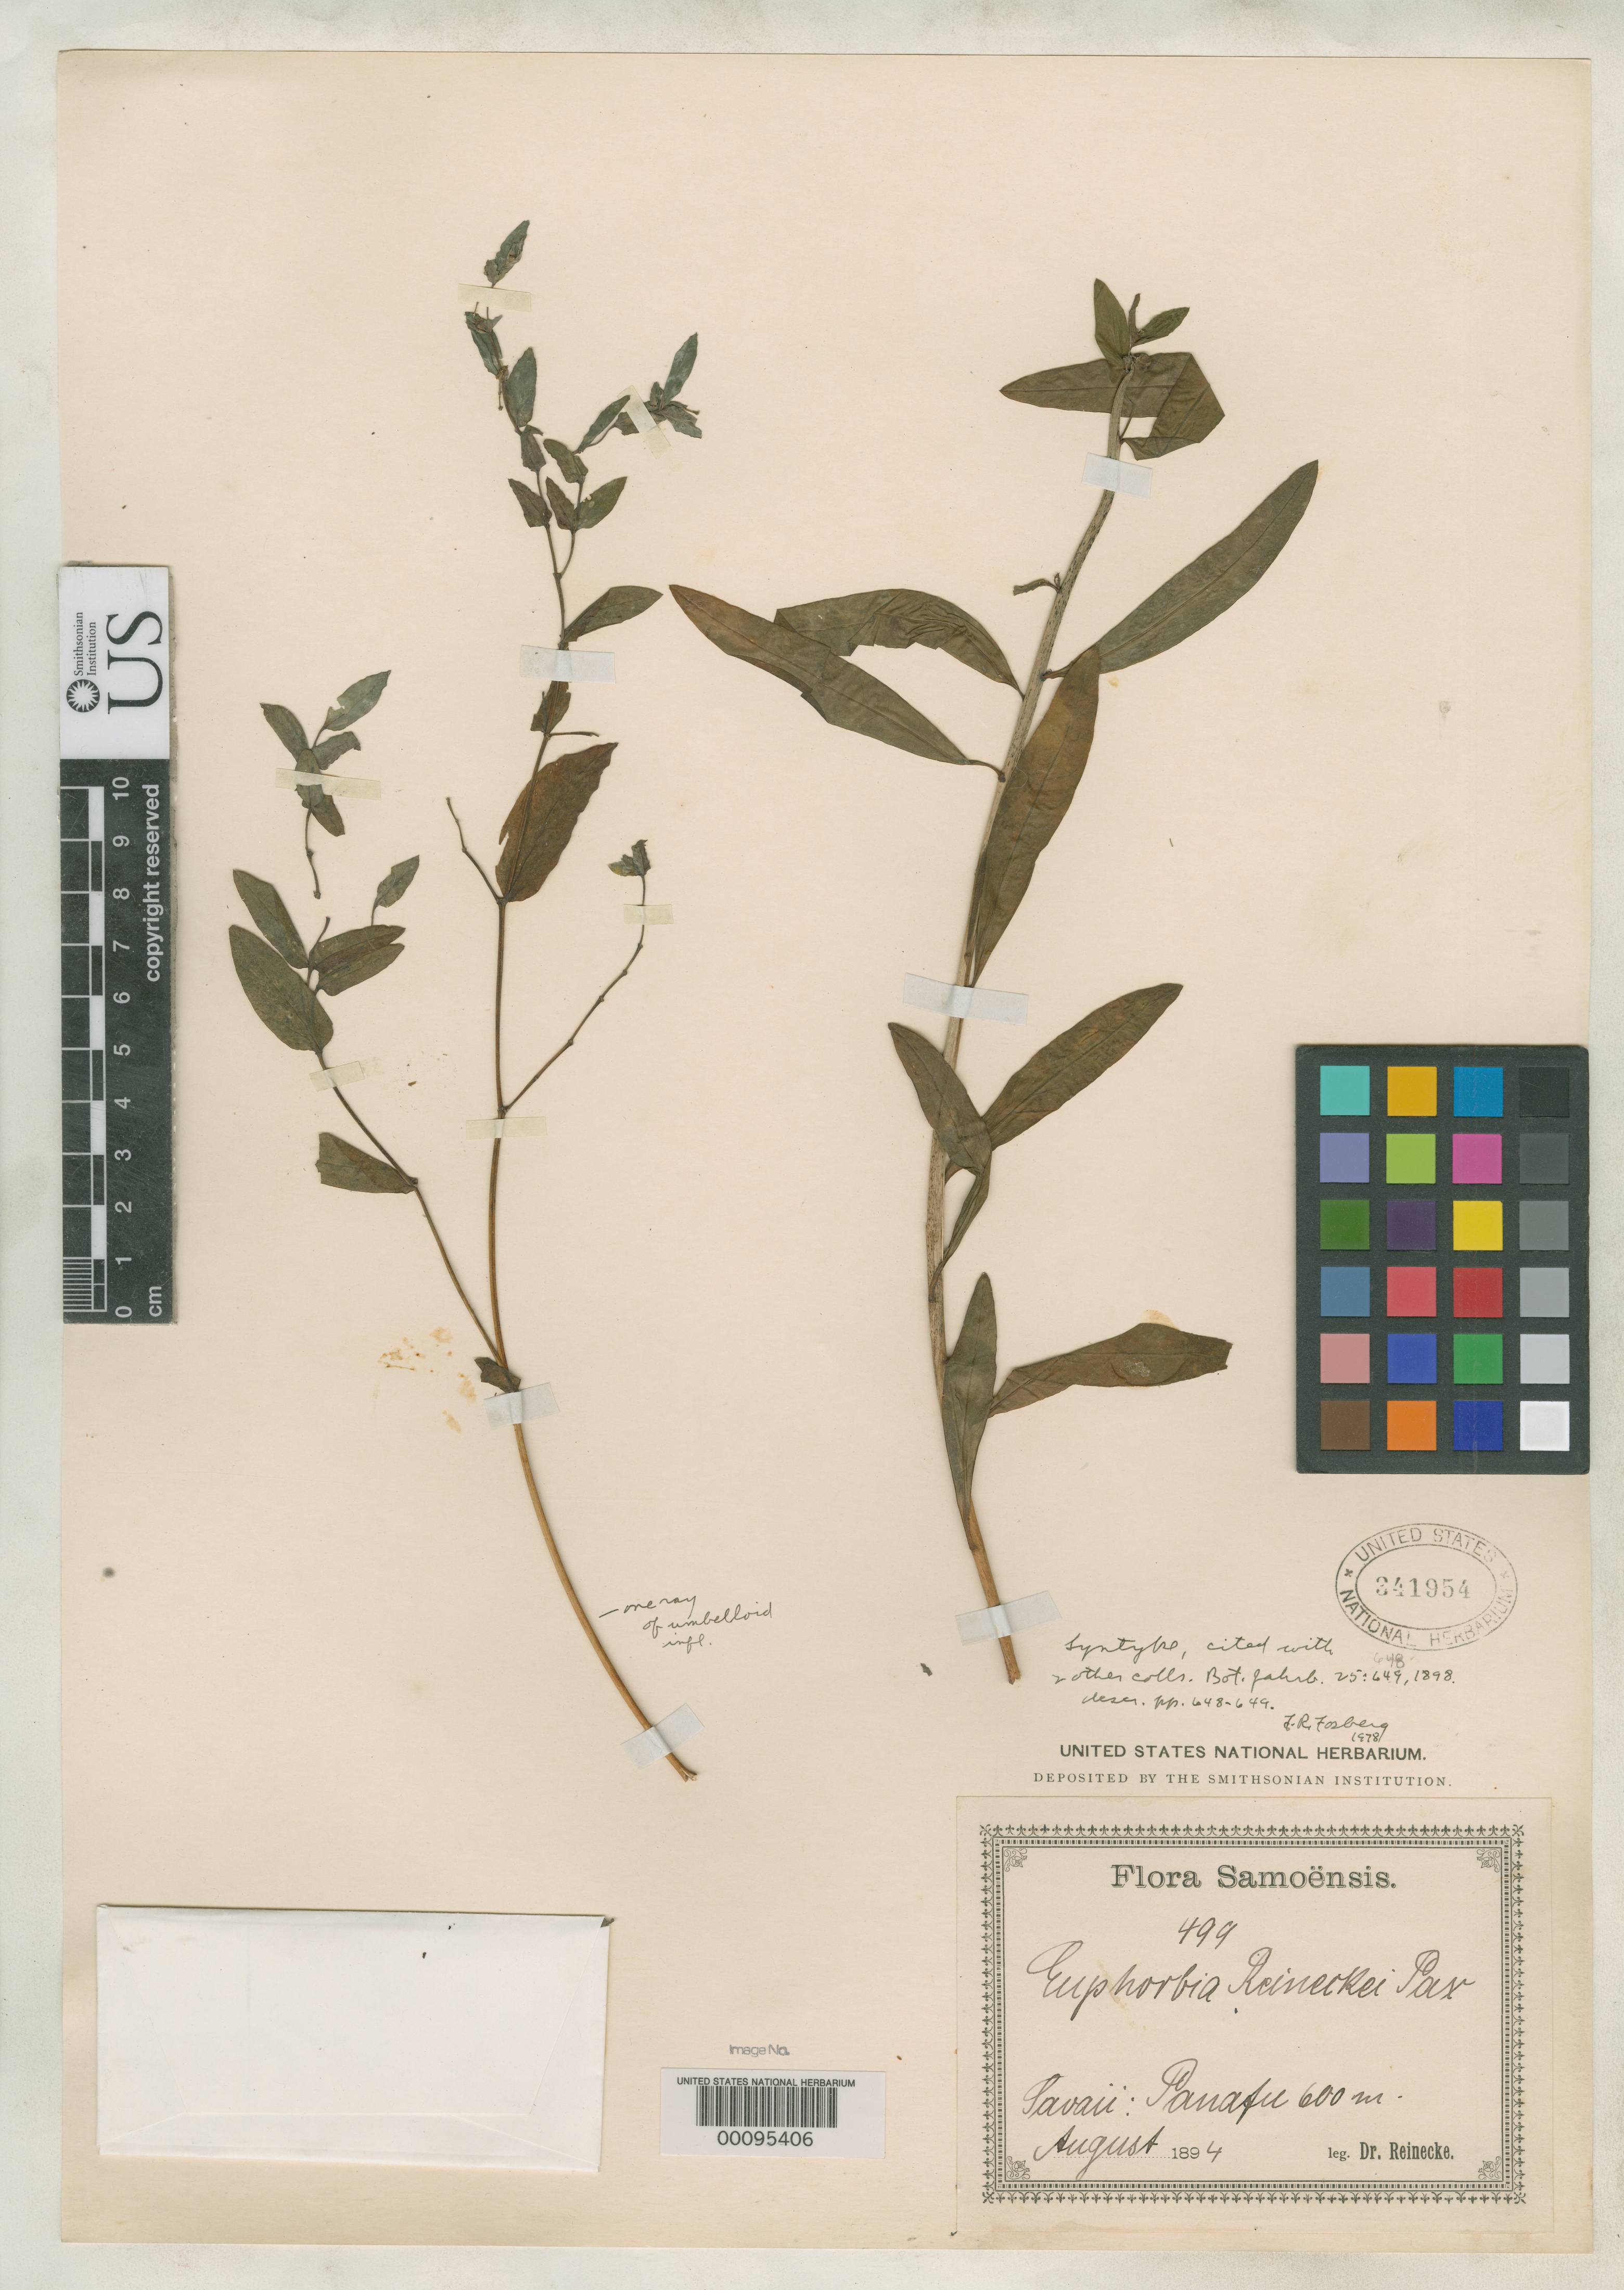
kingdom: Plantae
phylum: Tracheophyta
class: Magnoliopsida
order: Malpighiales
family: Euphorbiaceae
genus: Euphorbia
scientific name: Euphorbia reineckei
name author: Pax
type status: Syntype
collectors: F. Reinecke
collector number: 499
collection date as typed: Aug 1894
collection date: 1894-08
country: Samoa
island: Savai'i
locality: Panafu.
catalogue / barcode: US 341954